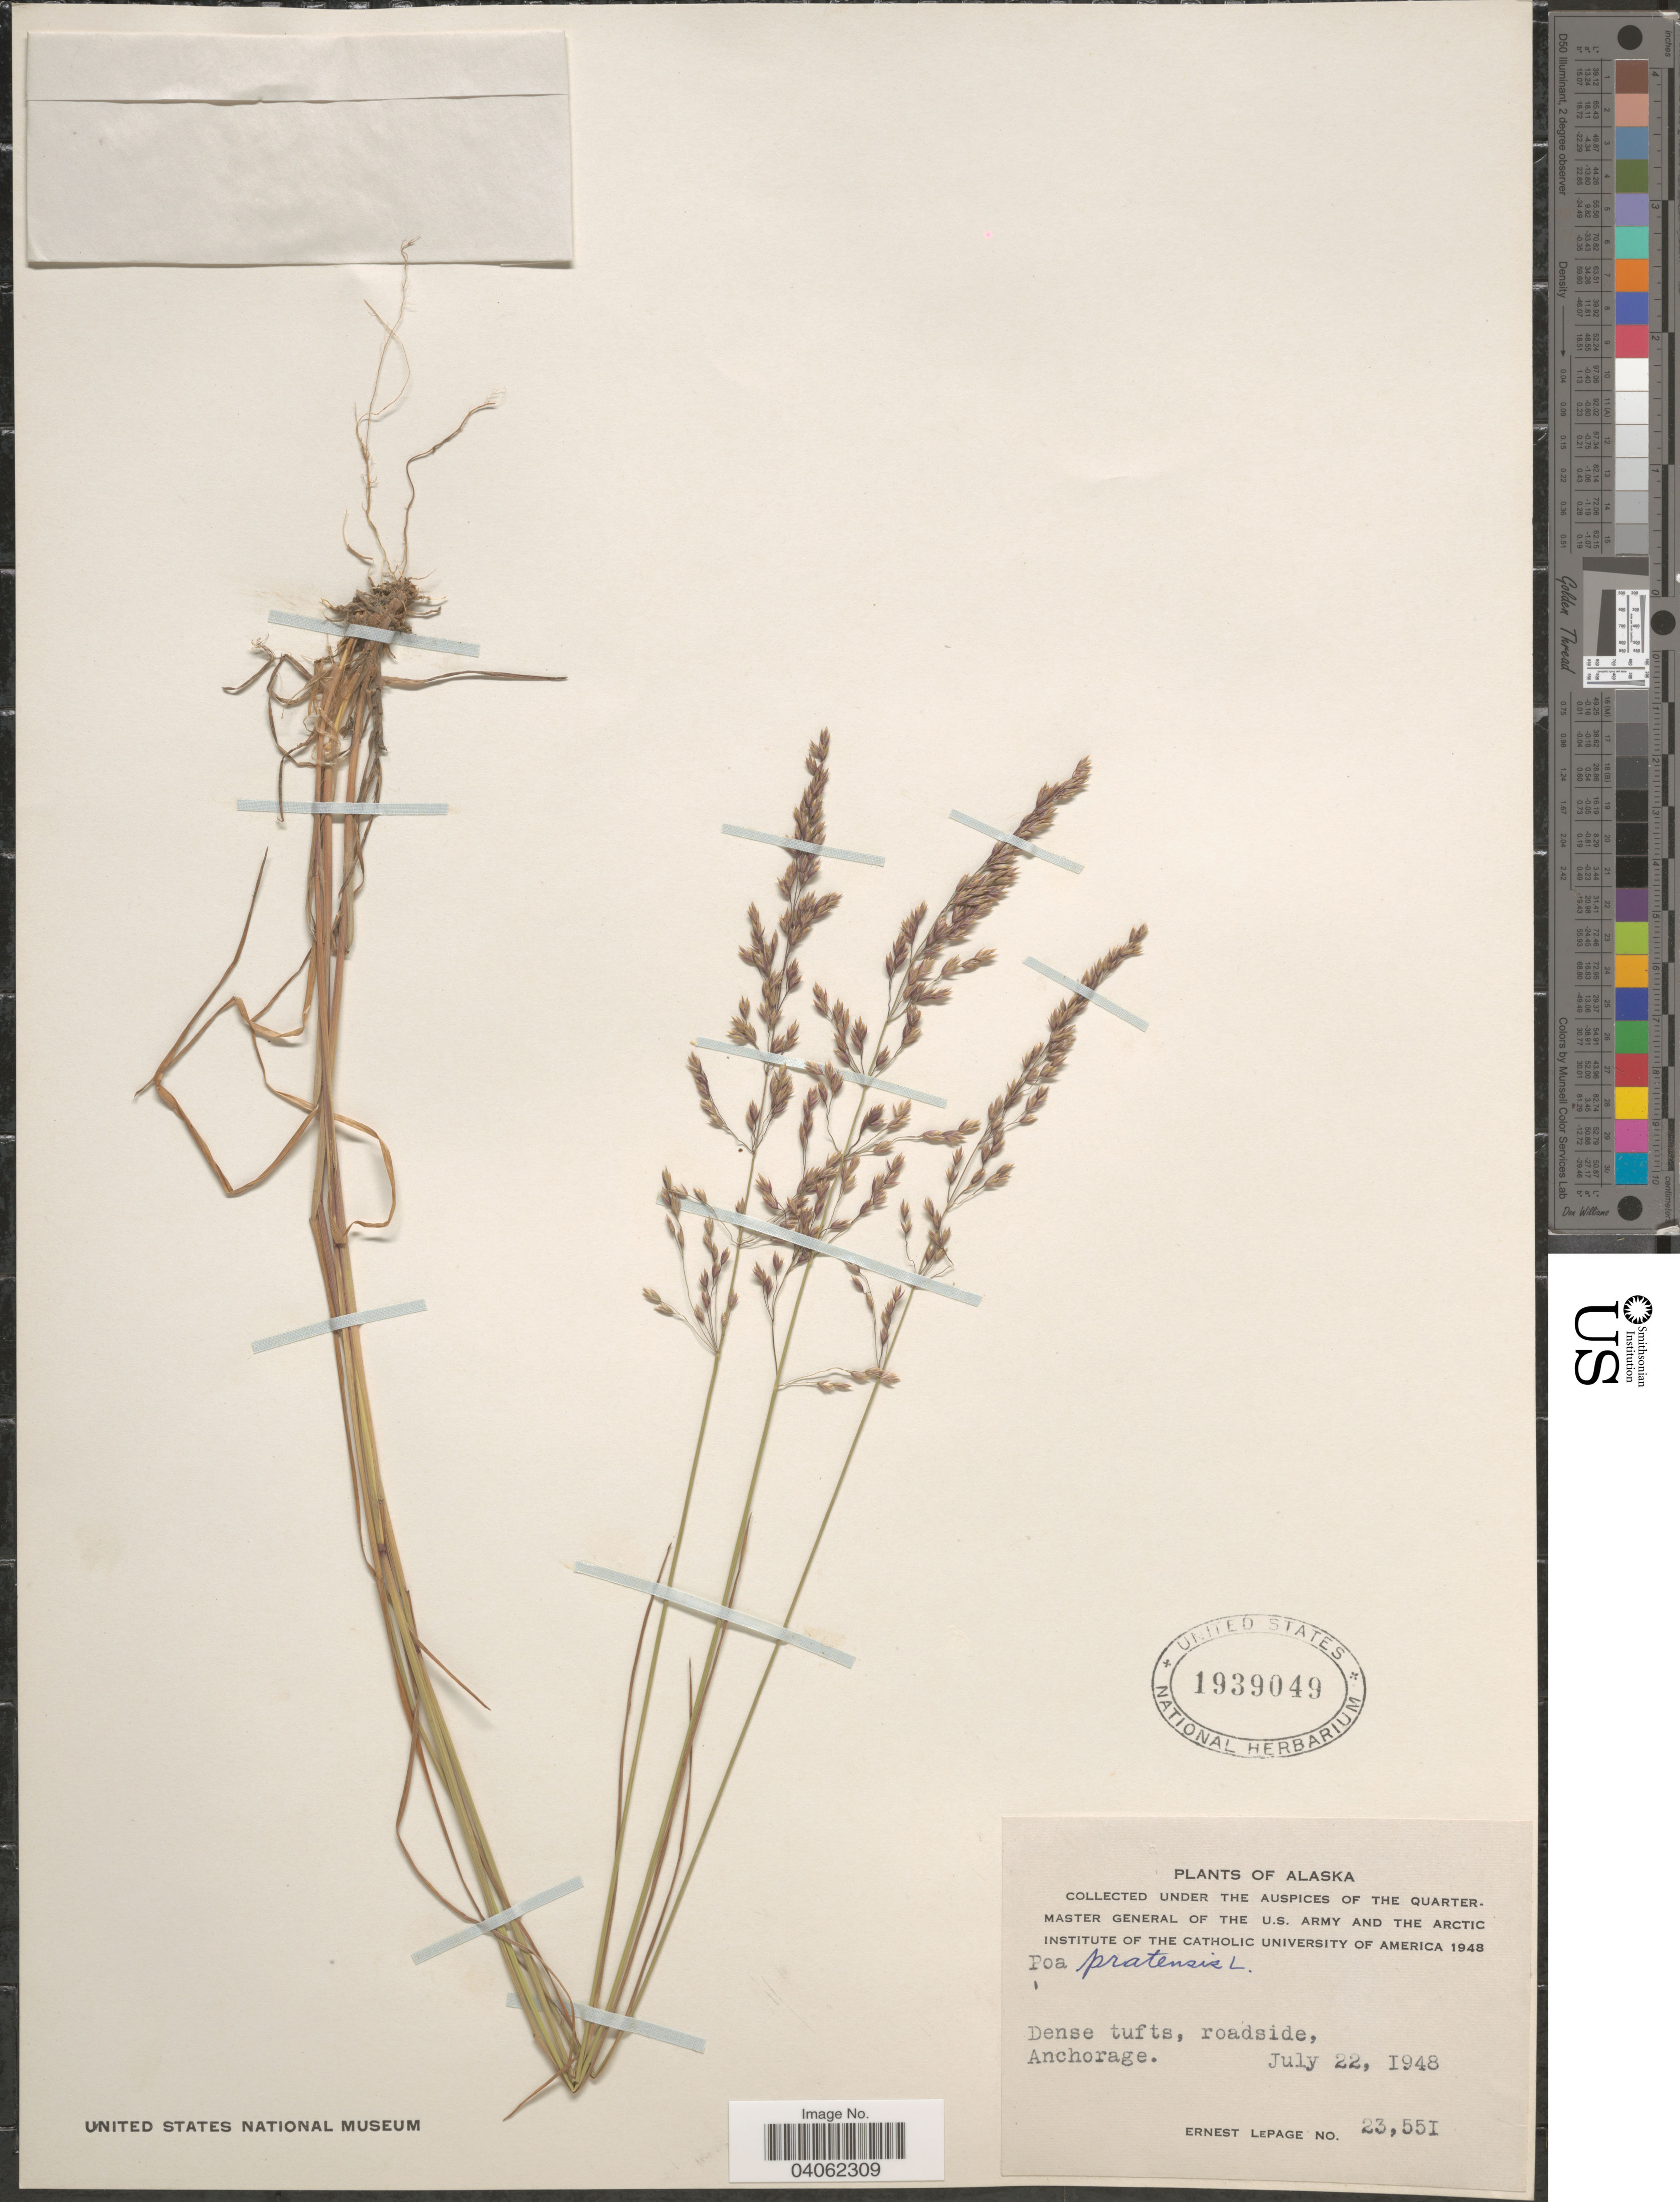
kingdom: Plantae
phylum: Tracheophyta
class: Liliopsida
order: Poales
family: Poaceae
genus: Poa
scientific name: Poa pratensis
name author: L.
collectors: E. Lepage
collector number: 23551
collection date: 1948-07-22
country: United States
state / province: Alaska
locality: Anchorage.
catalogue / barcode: US 1939049